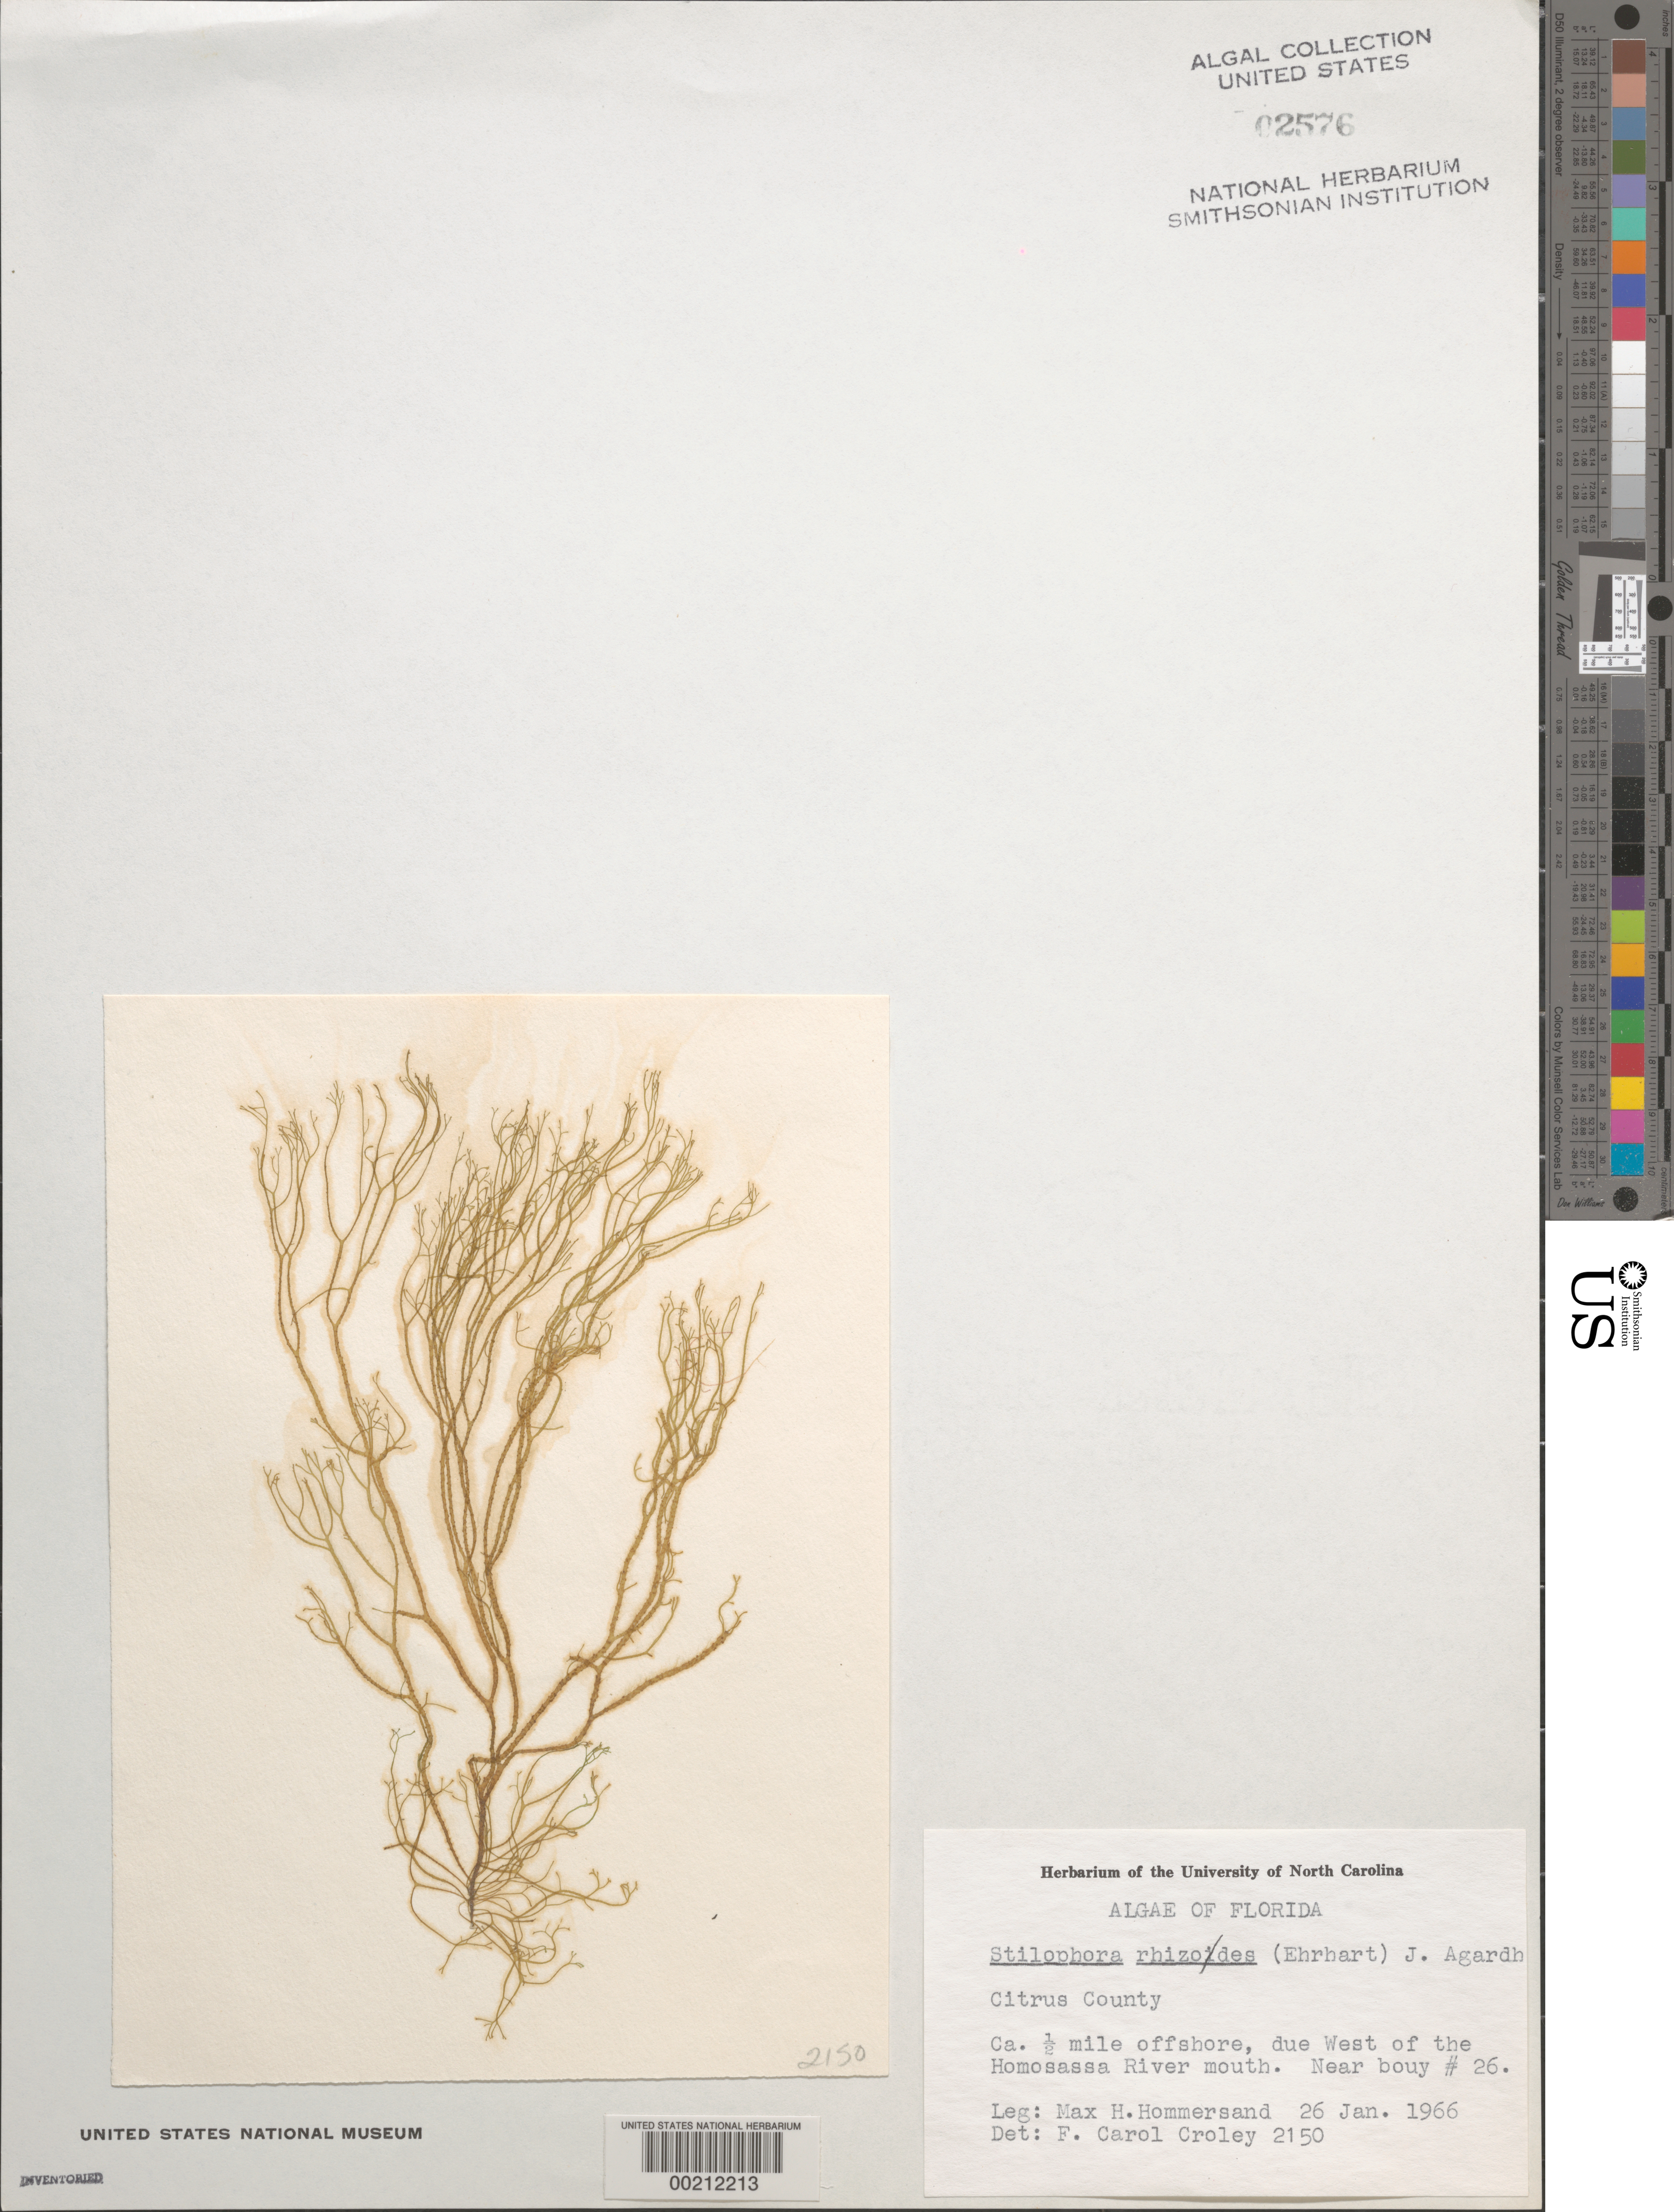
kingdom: Chromista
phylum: Ochrophyta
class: Phaeophyceae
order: Ectocarpales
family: Chordariaceae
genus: Stilophora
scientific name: Stilophora tenella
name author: (Esper) P.C. Silva in P.C. Silva et al.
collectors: M. H. Hommersand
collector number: FCC 2150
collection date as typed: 26 Jan 1966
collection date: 1966-01-26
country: United States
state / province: Florida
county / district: Citrus County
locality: West of Homosassa River mouth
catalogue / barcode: US 2576